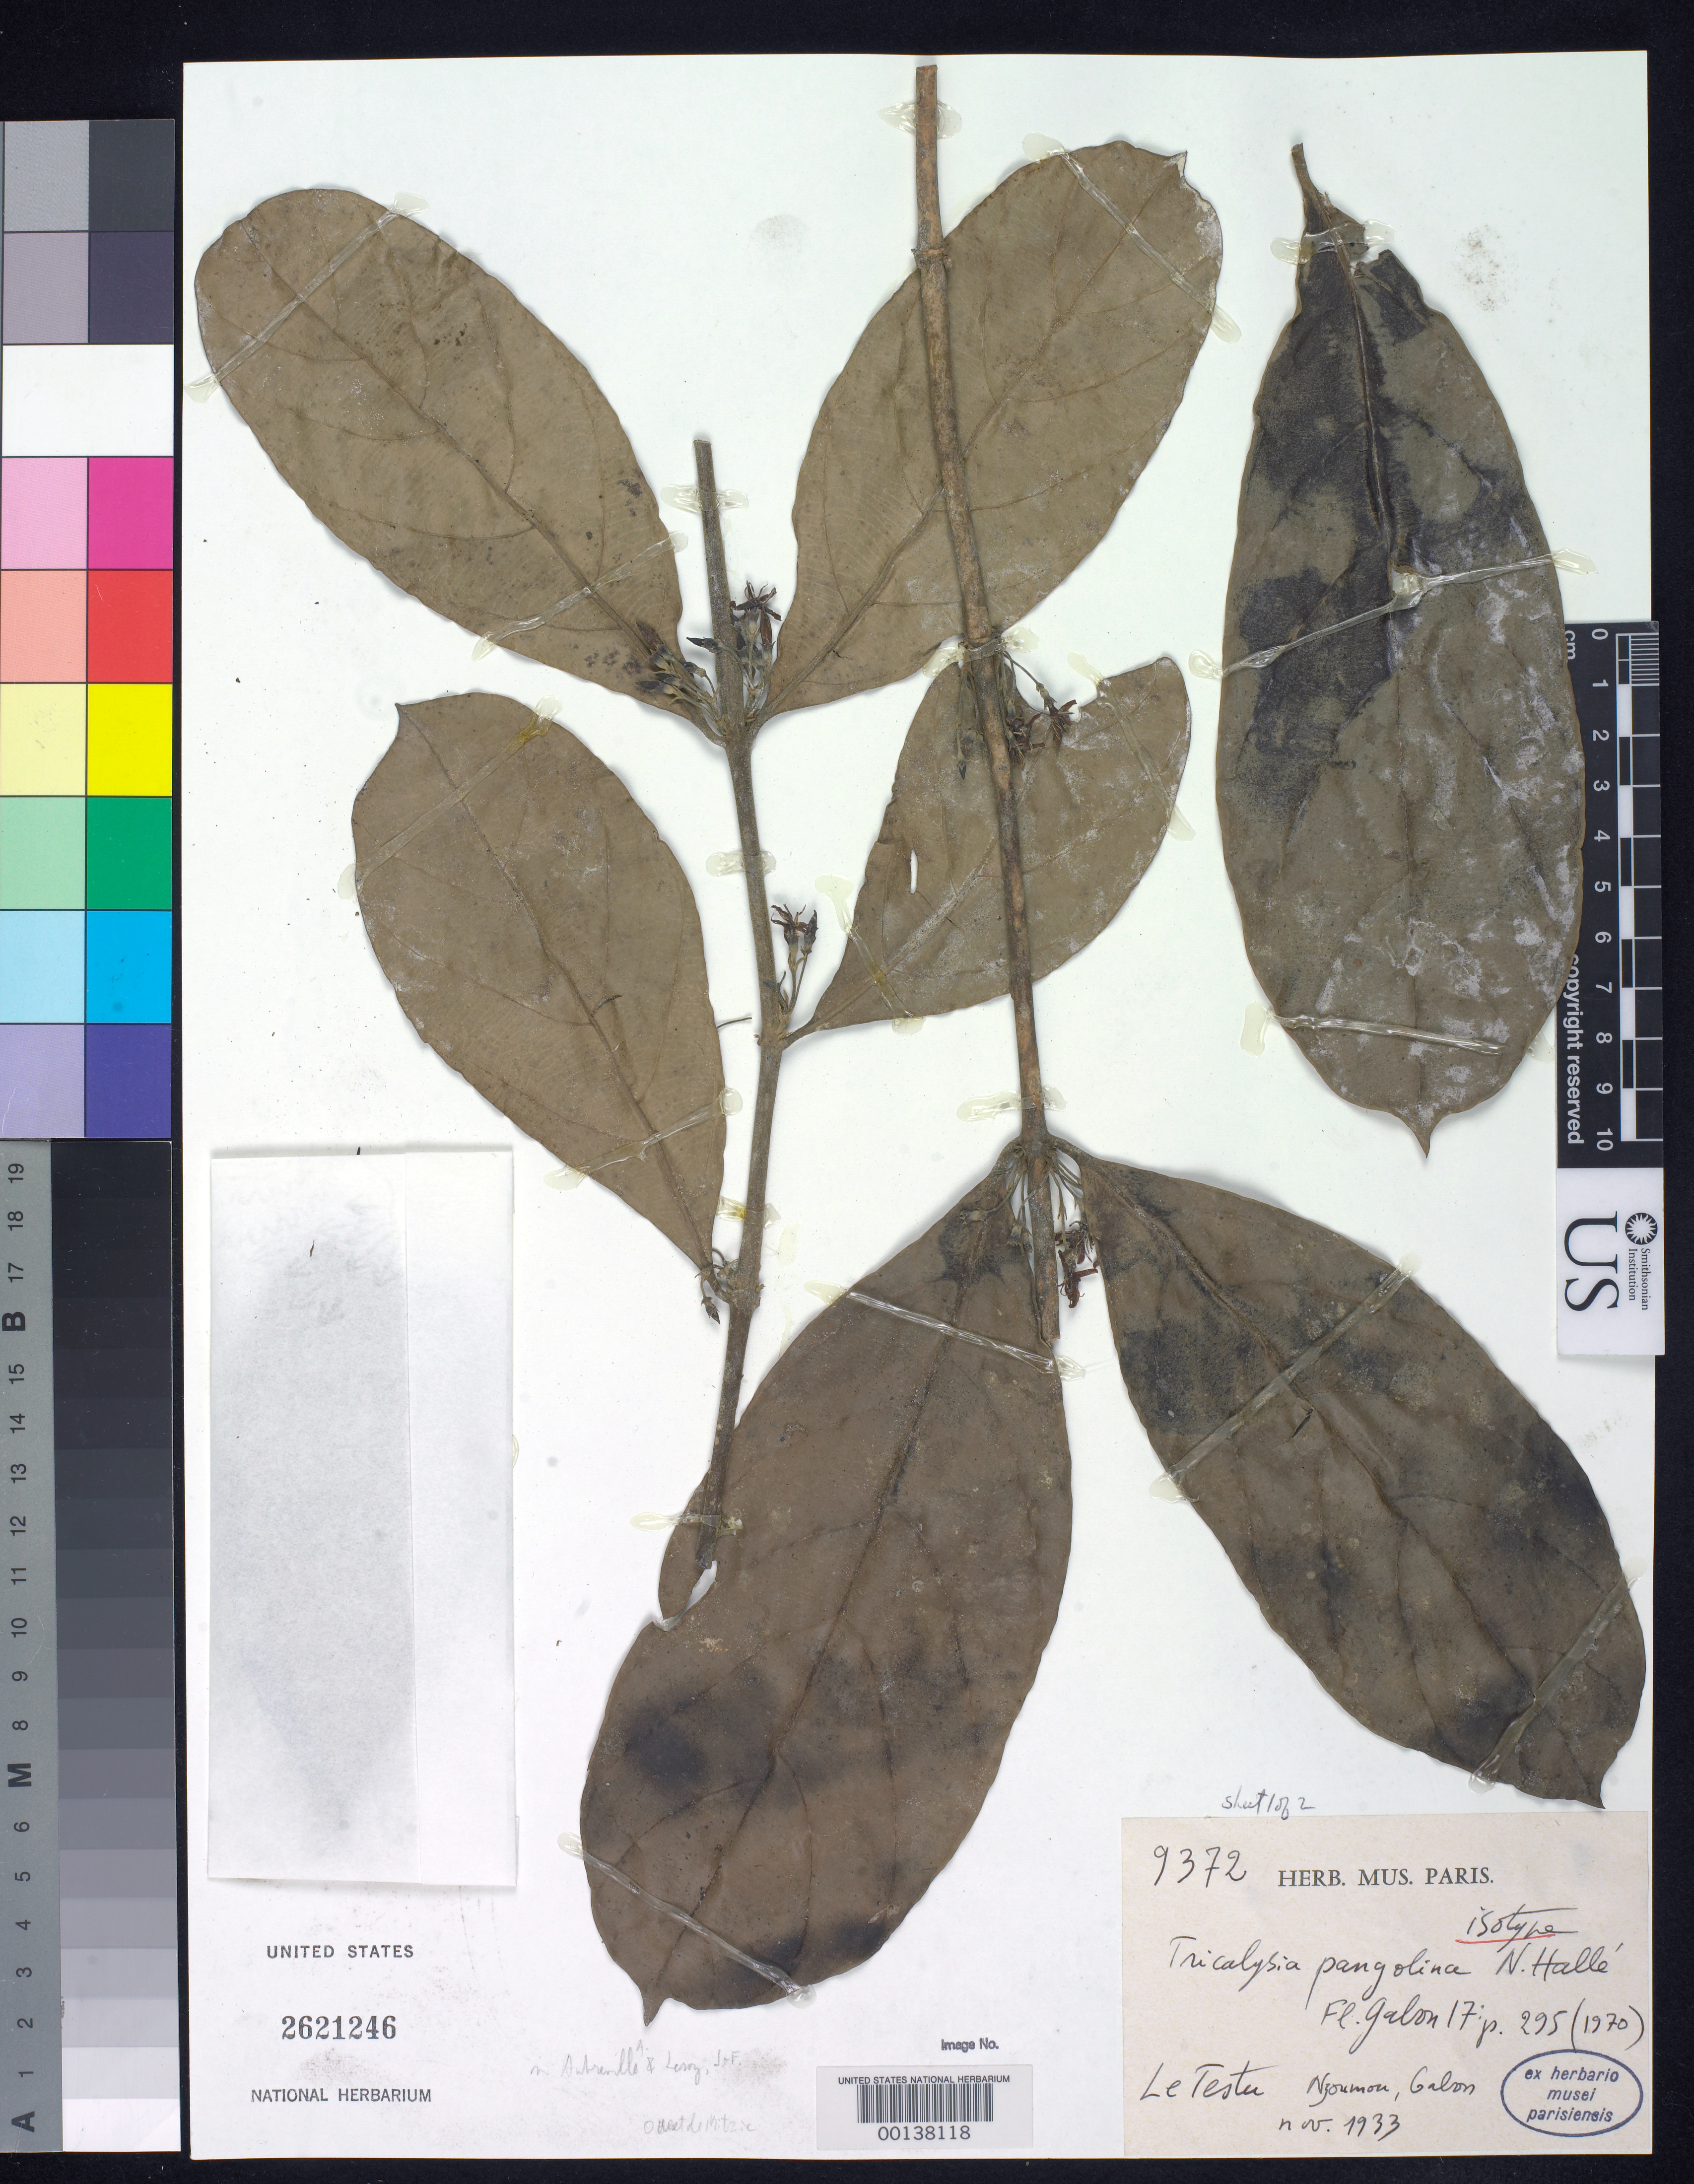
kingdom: Plantae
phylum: Tracheophyta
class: Magnoliopsida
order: Gentianales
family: Rubiaceae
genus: Tricalysia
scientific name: Tricalysia pangolica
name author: N. Hallé in Aubrév. & J.-F. Leroy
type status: Isotype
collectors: G. Le Testu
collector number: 9372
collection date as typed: Nov 1933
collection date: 1933-11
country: Gabon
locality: "Nzoumou, ouest de Mitzic".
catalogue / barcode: US 2621246